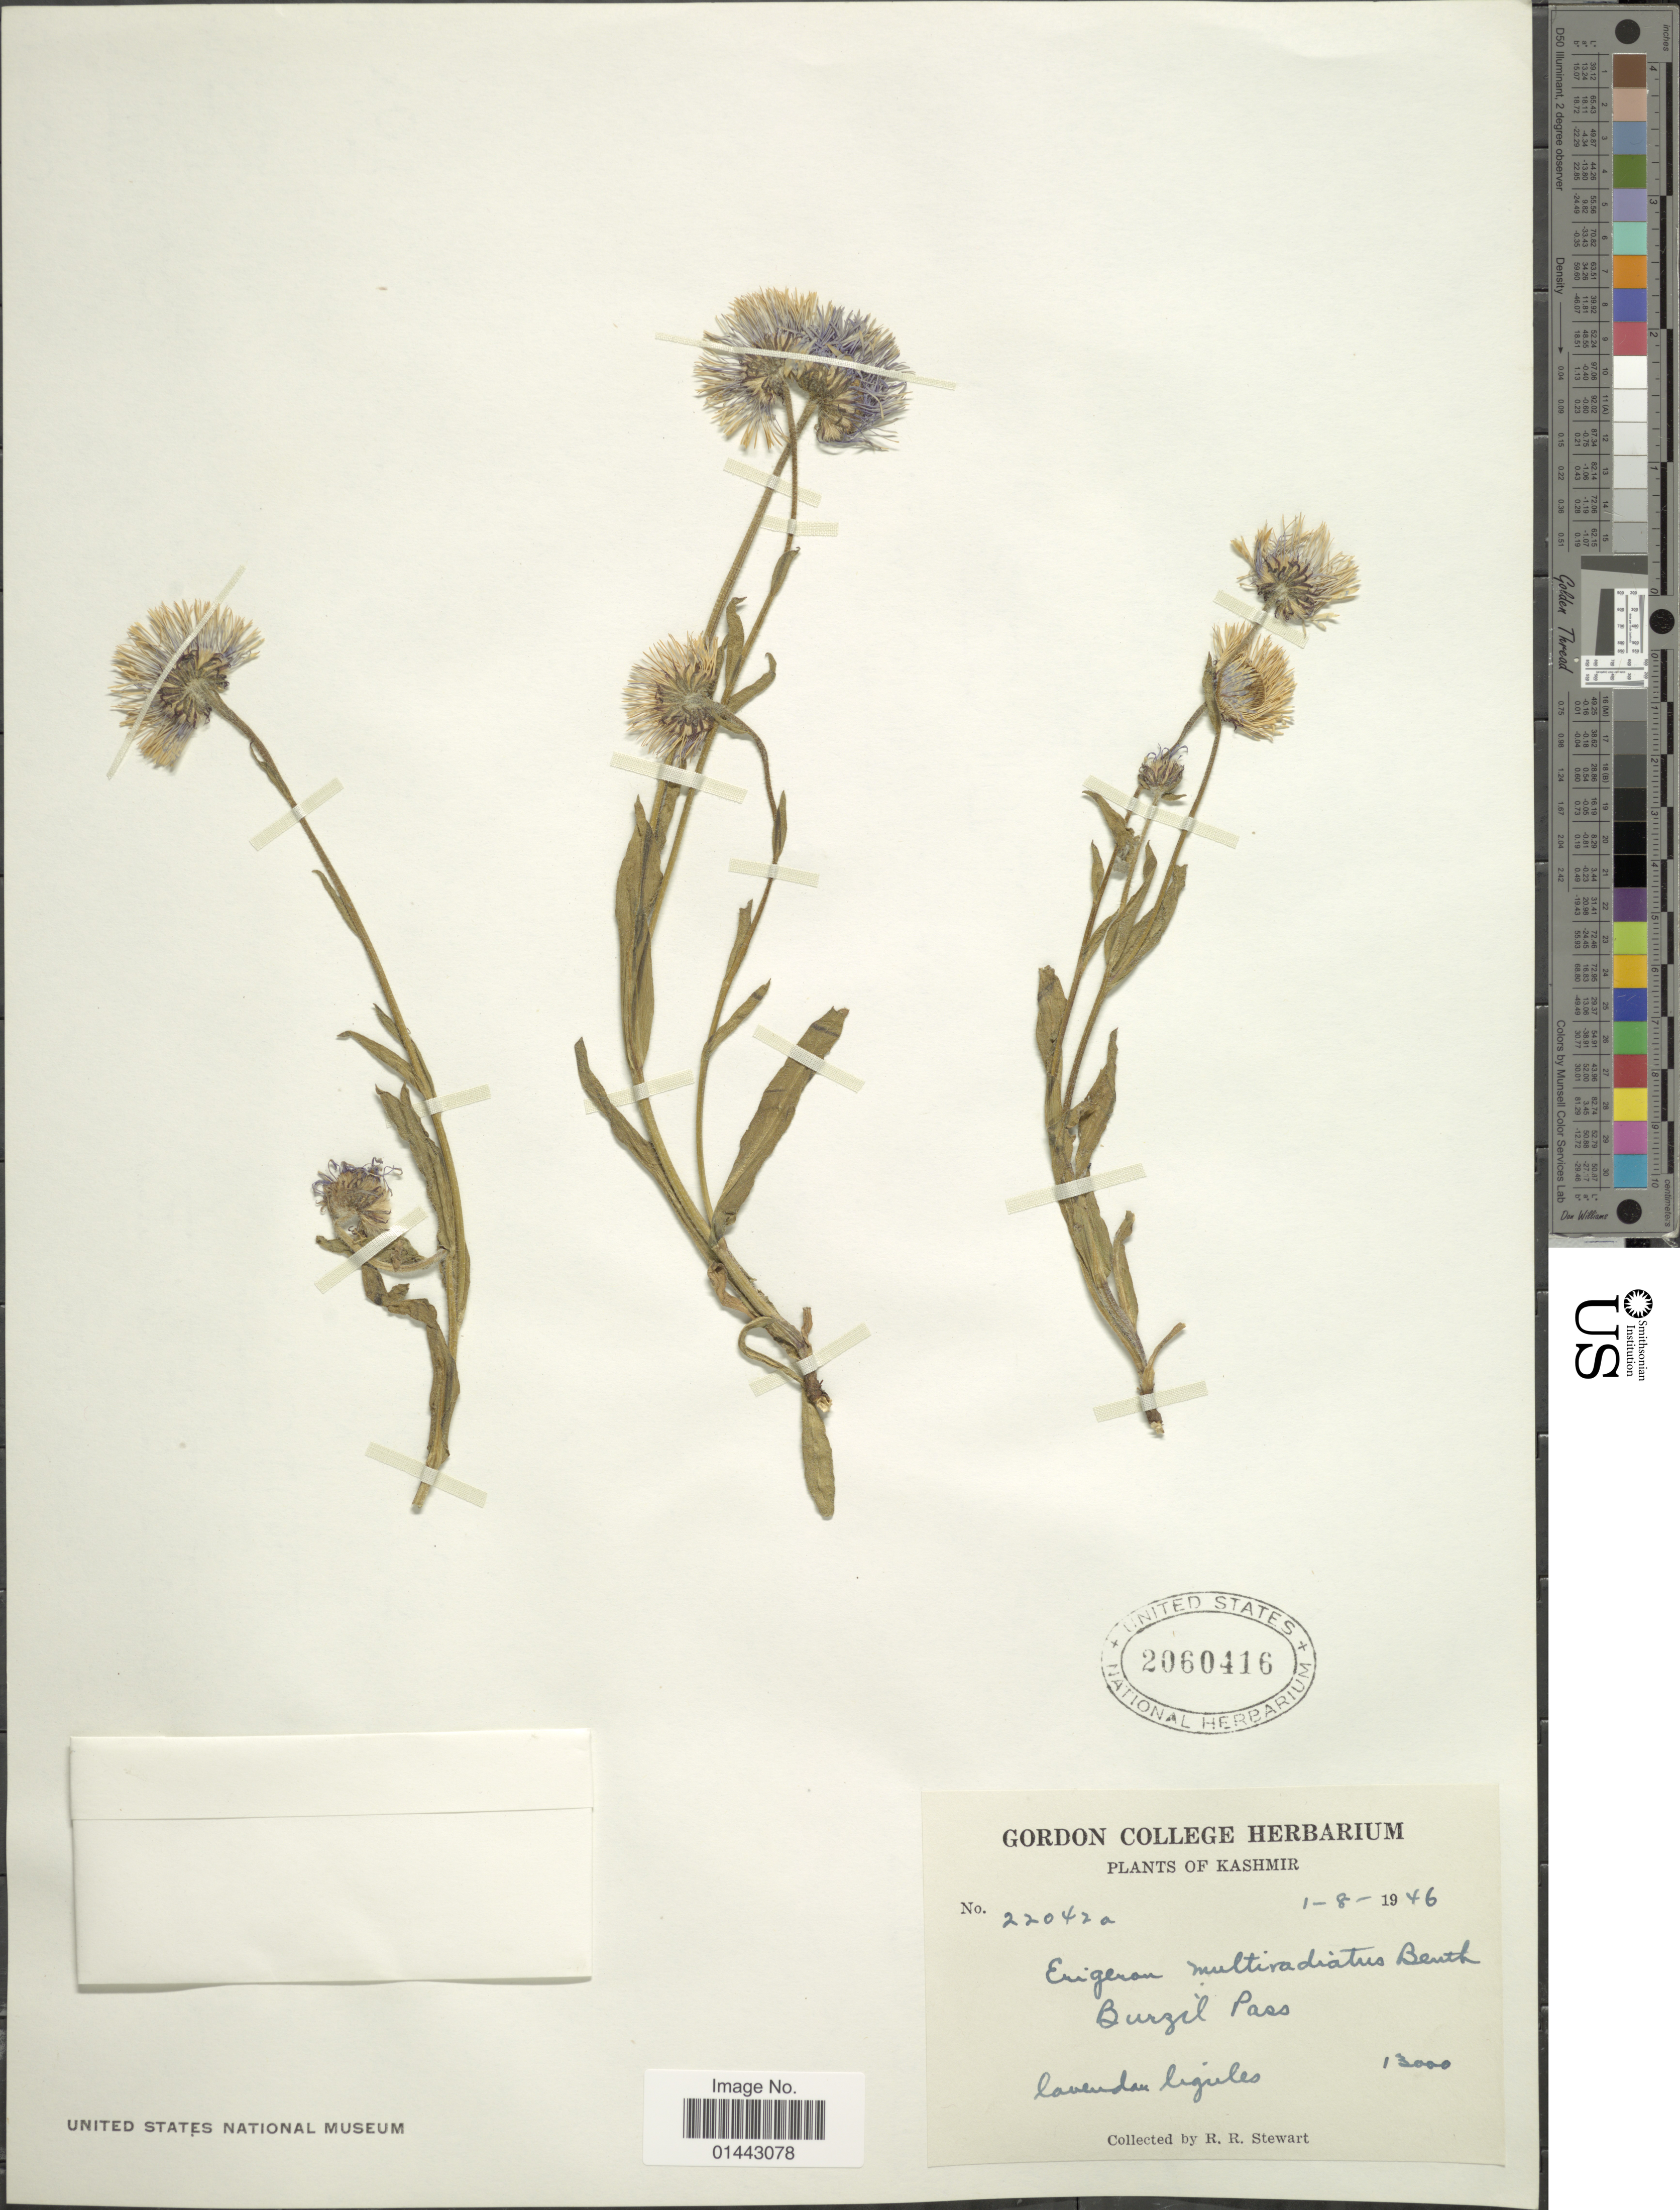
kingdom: Plantae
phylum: Tracheophyta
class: Magnoliopsida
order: Asterales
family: Asteraceae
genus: Erigeron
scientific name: Erigeron multiradiatus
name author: (Lindl. ex DC.) Benth. ex C.B. Clarke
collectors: R. R. Stewart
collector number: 22042a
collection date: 1946-08-01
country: India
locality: Lavender ligules, Burzil Pass.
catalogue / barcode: US 2060416